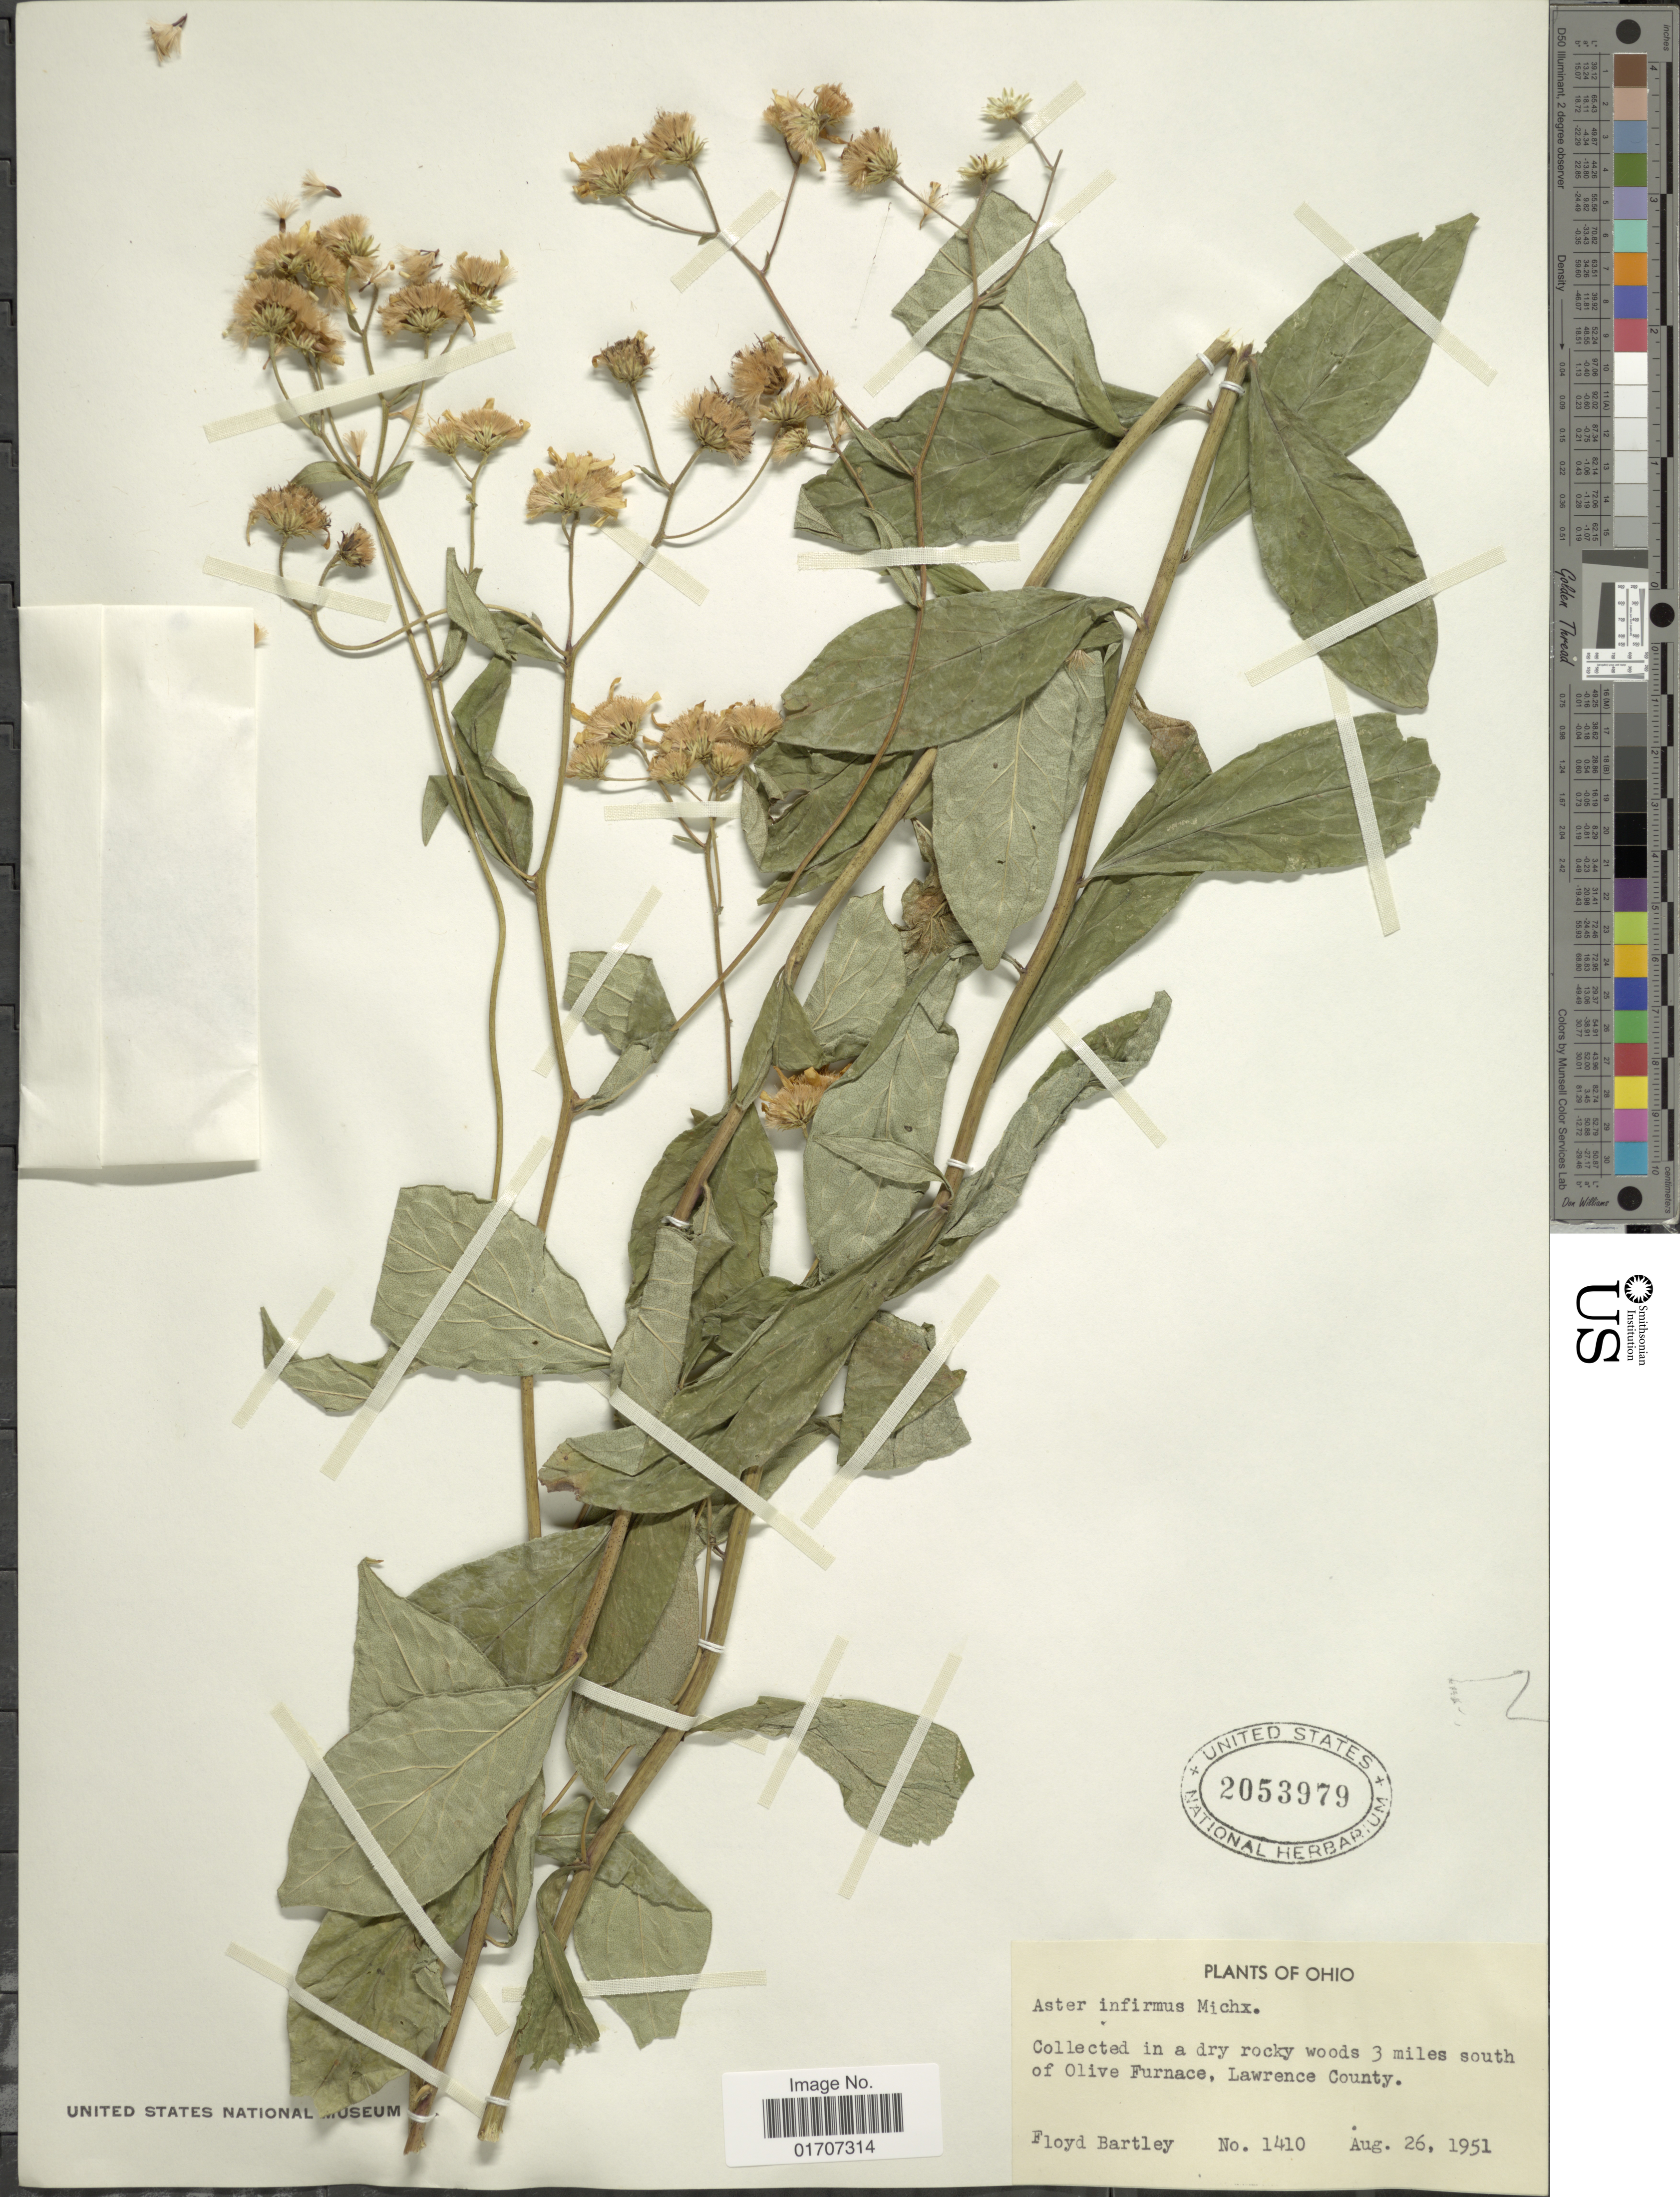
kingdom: Plantae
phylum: Tracheophyta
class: Magnoliopsida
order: Asterales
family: Asteraceae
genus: Doellingeria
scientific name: Doellingeria infirma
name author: (Michx.) Greene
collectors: F. Bartley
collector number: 1410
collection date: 1951-08-26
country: United States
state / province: Ohio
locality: In a dry rocky woods 3 miles south of Olive Furnace, Lawrence County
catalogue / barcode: US 2053979